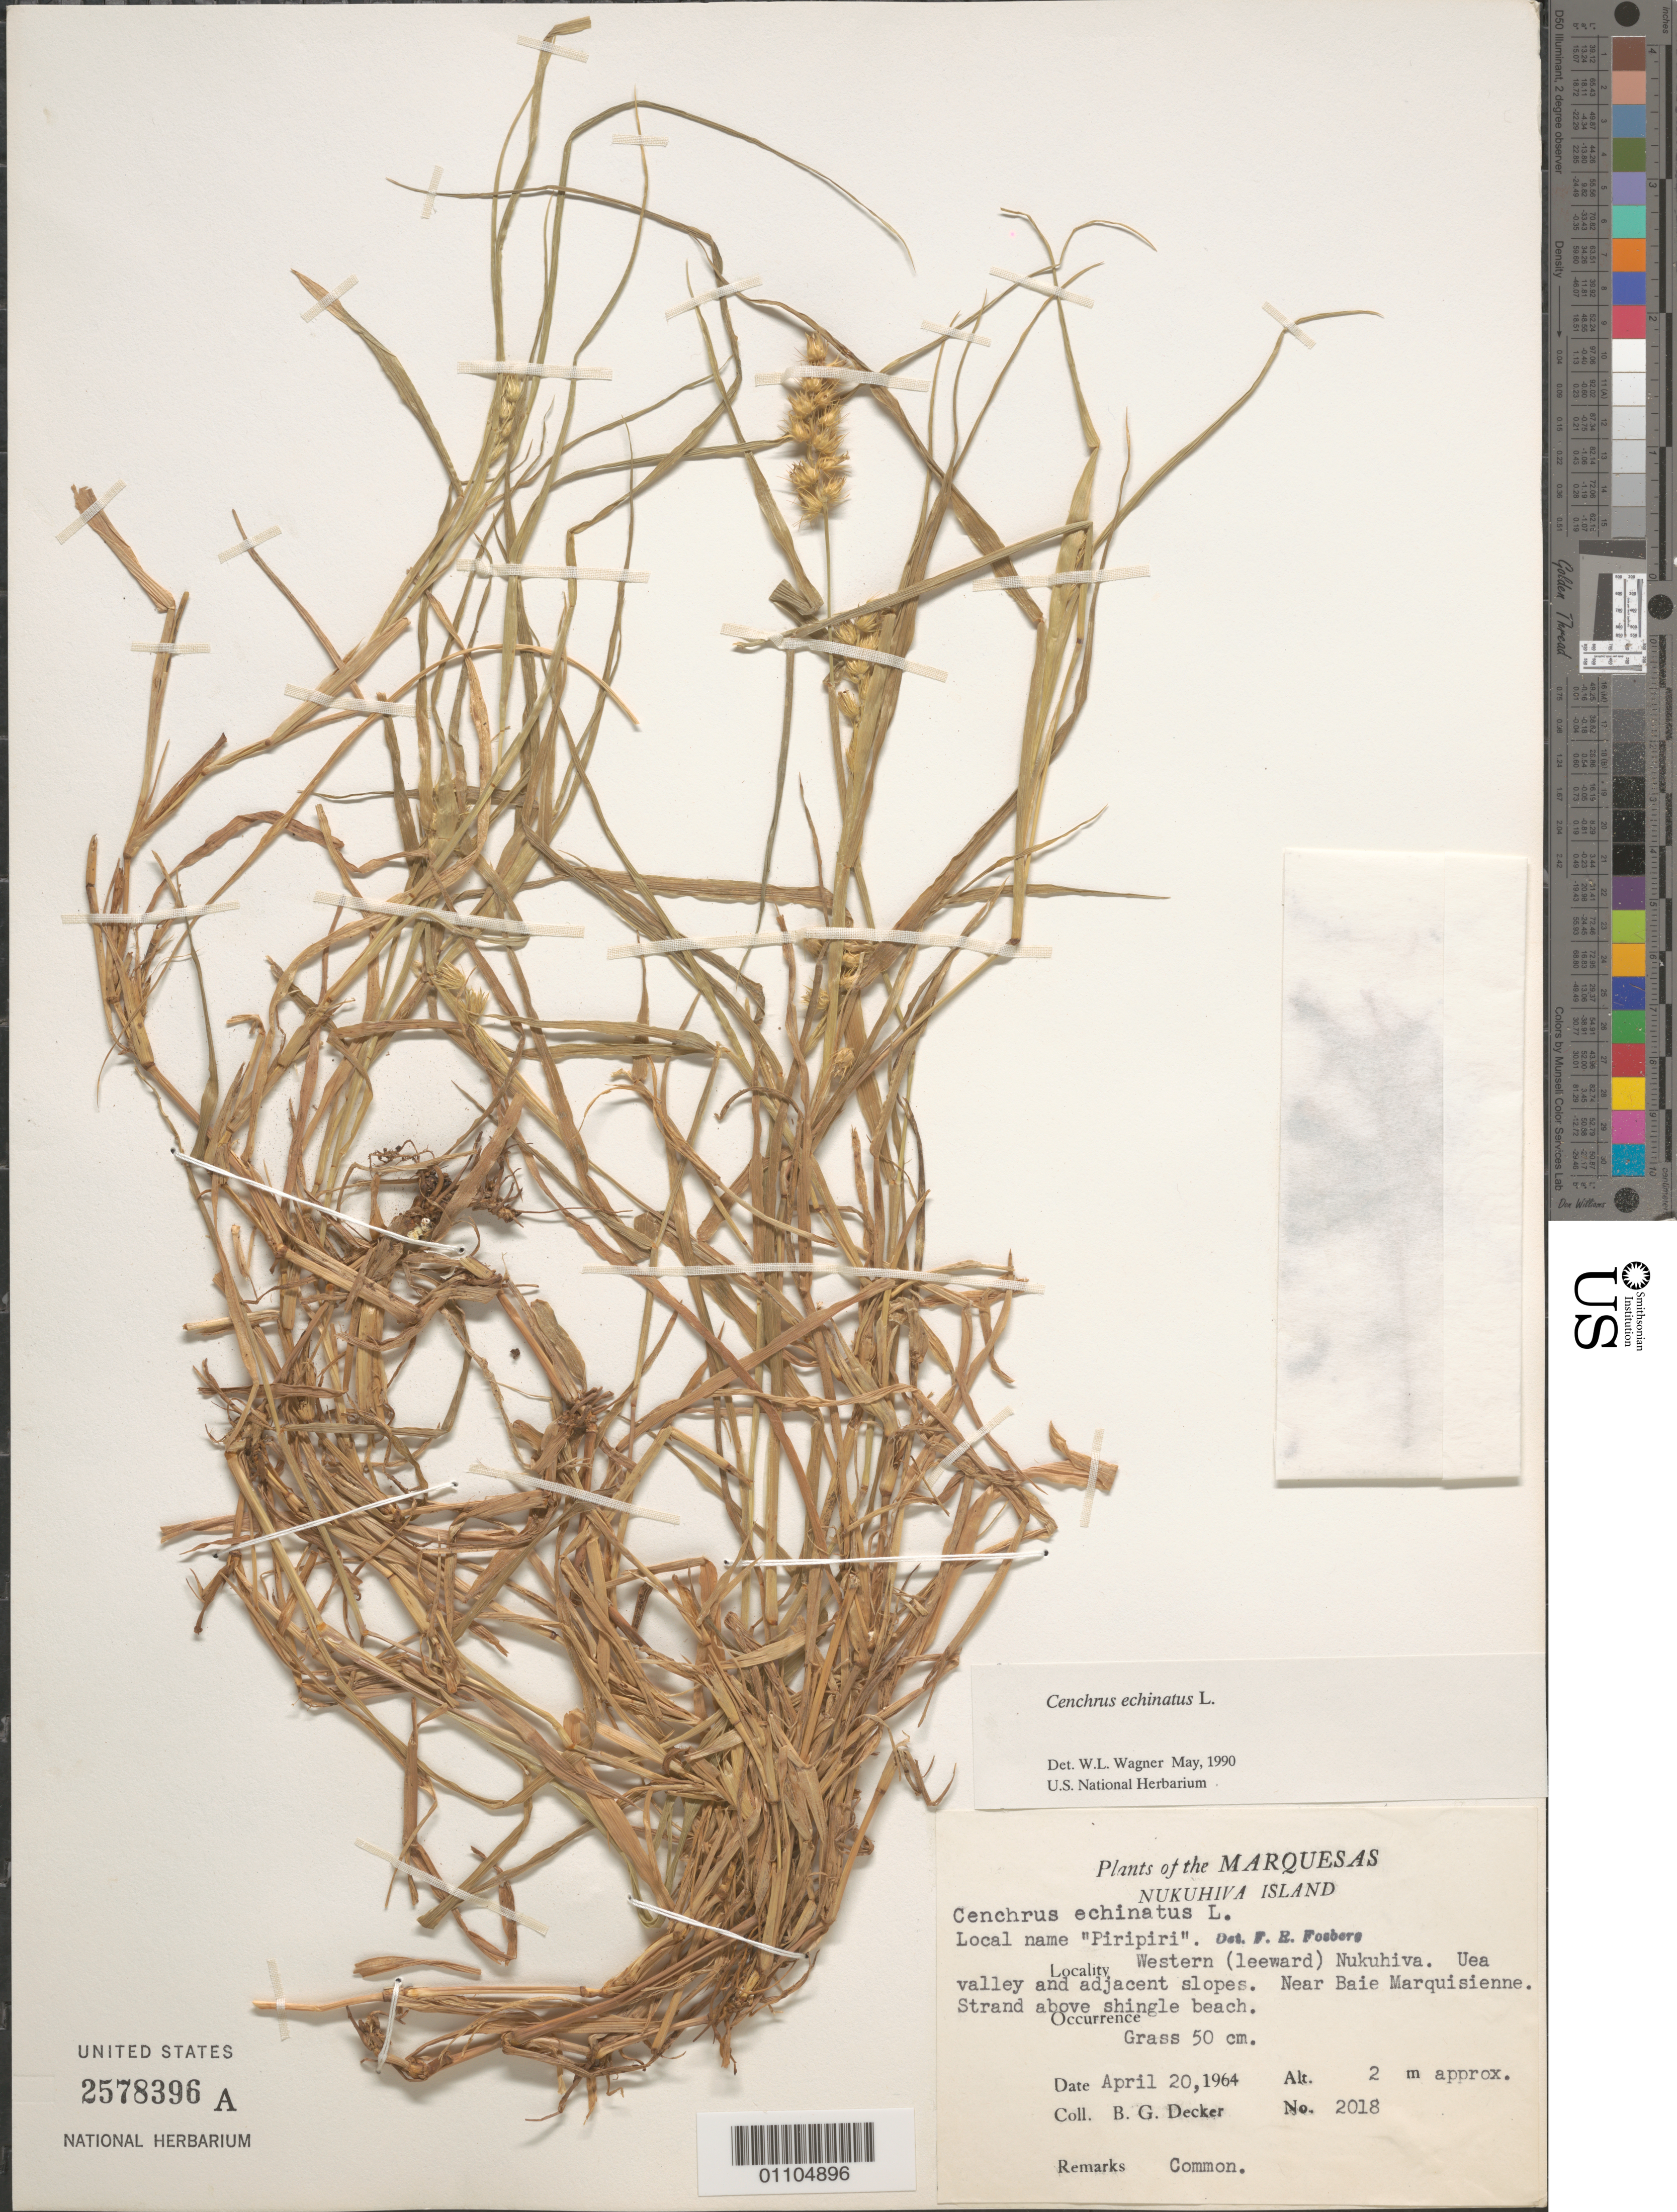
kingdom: Plantae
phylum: Tracheophyta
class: Liliopsida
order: Poales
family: Poaceae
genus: Cenchrus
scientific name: Cenchrus echinatus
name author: L.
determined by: Wagner, W. L., (BOT), Smithsonian Institution - National Museum of Natural History (UNITED STATES)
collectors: B. G. Decker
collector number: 2018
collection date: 1964-04-20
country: French Polynesia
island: Nuku Hiva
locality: Leeward (W) side of island, Uea Valley and adjacent slopes, strand above shingle beach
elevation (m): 2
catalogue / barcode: US 2578396A